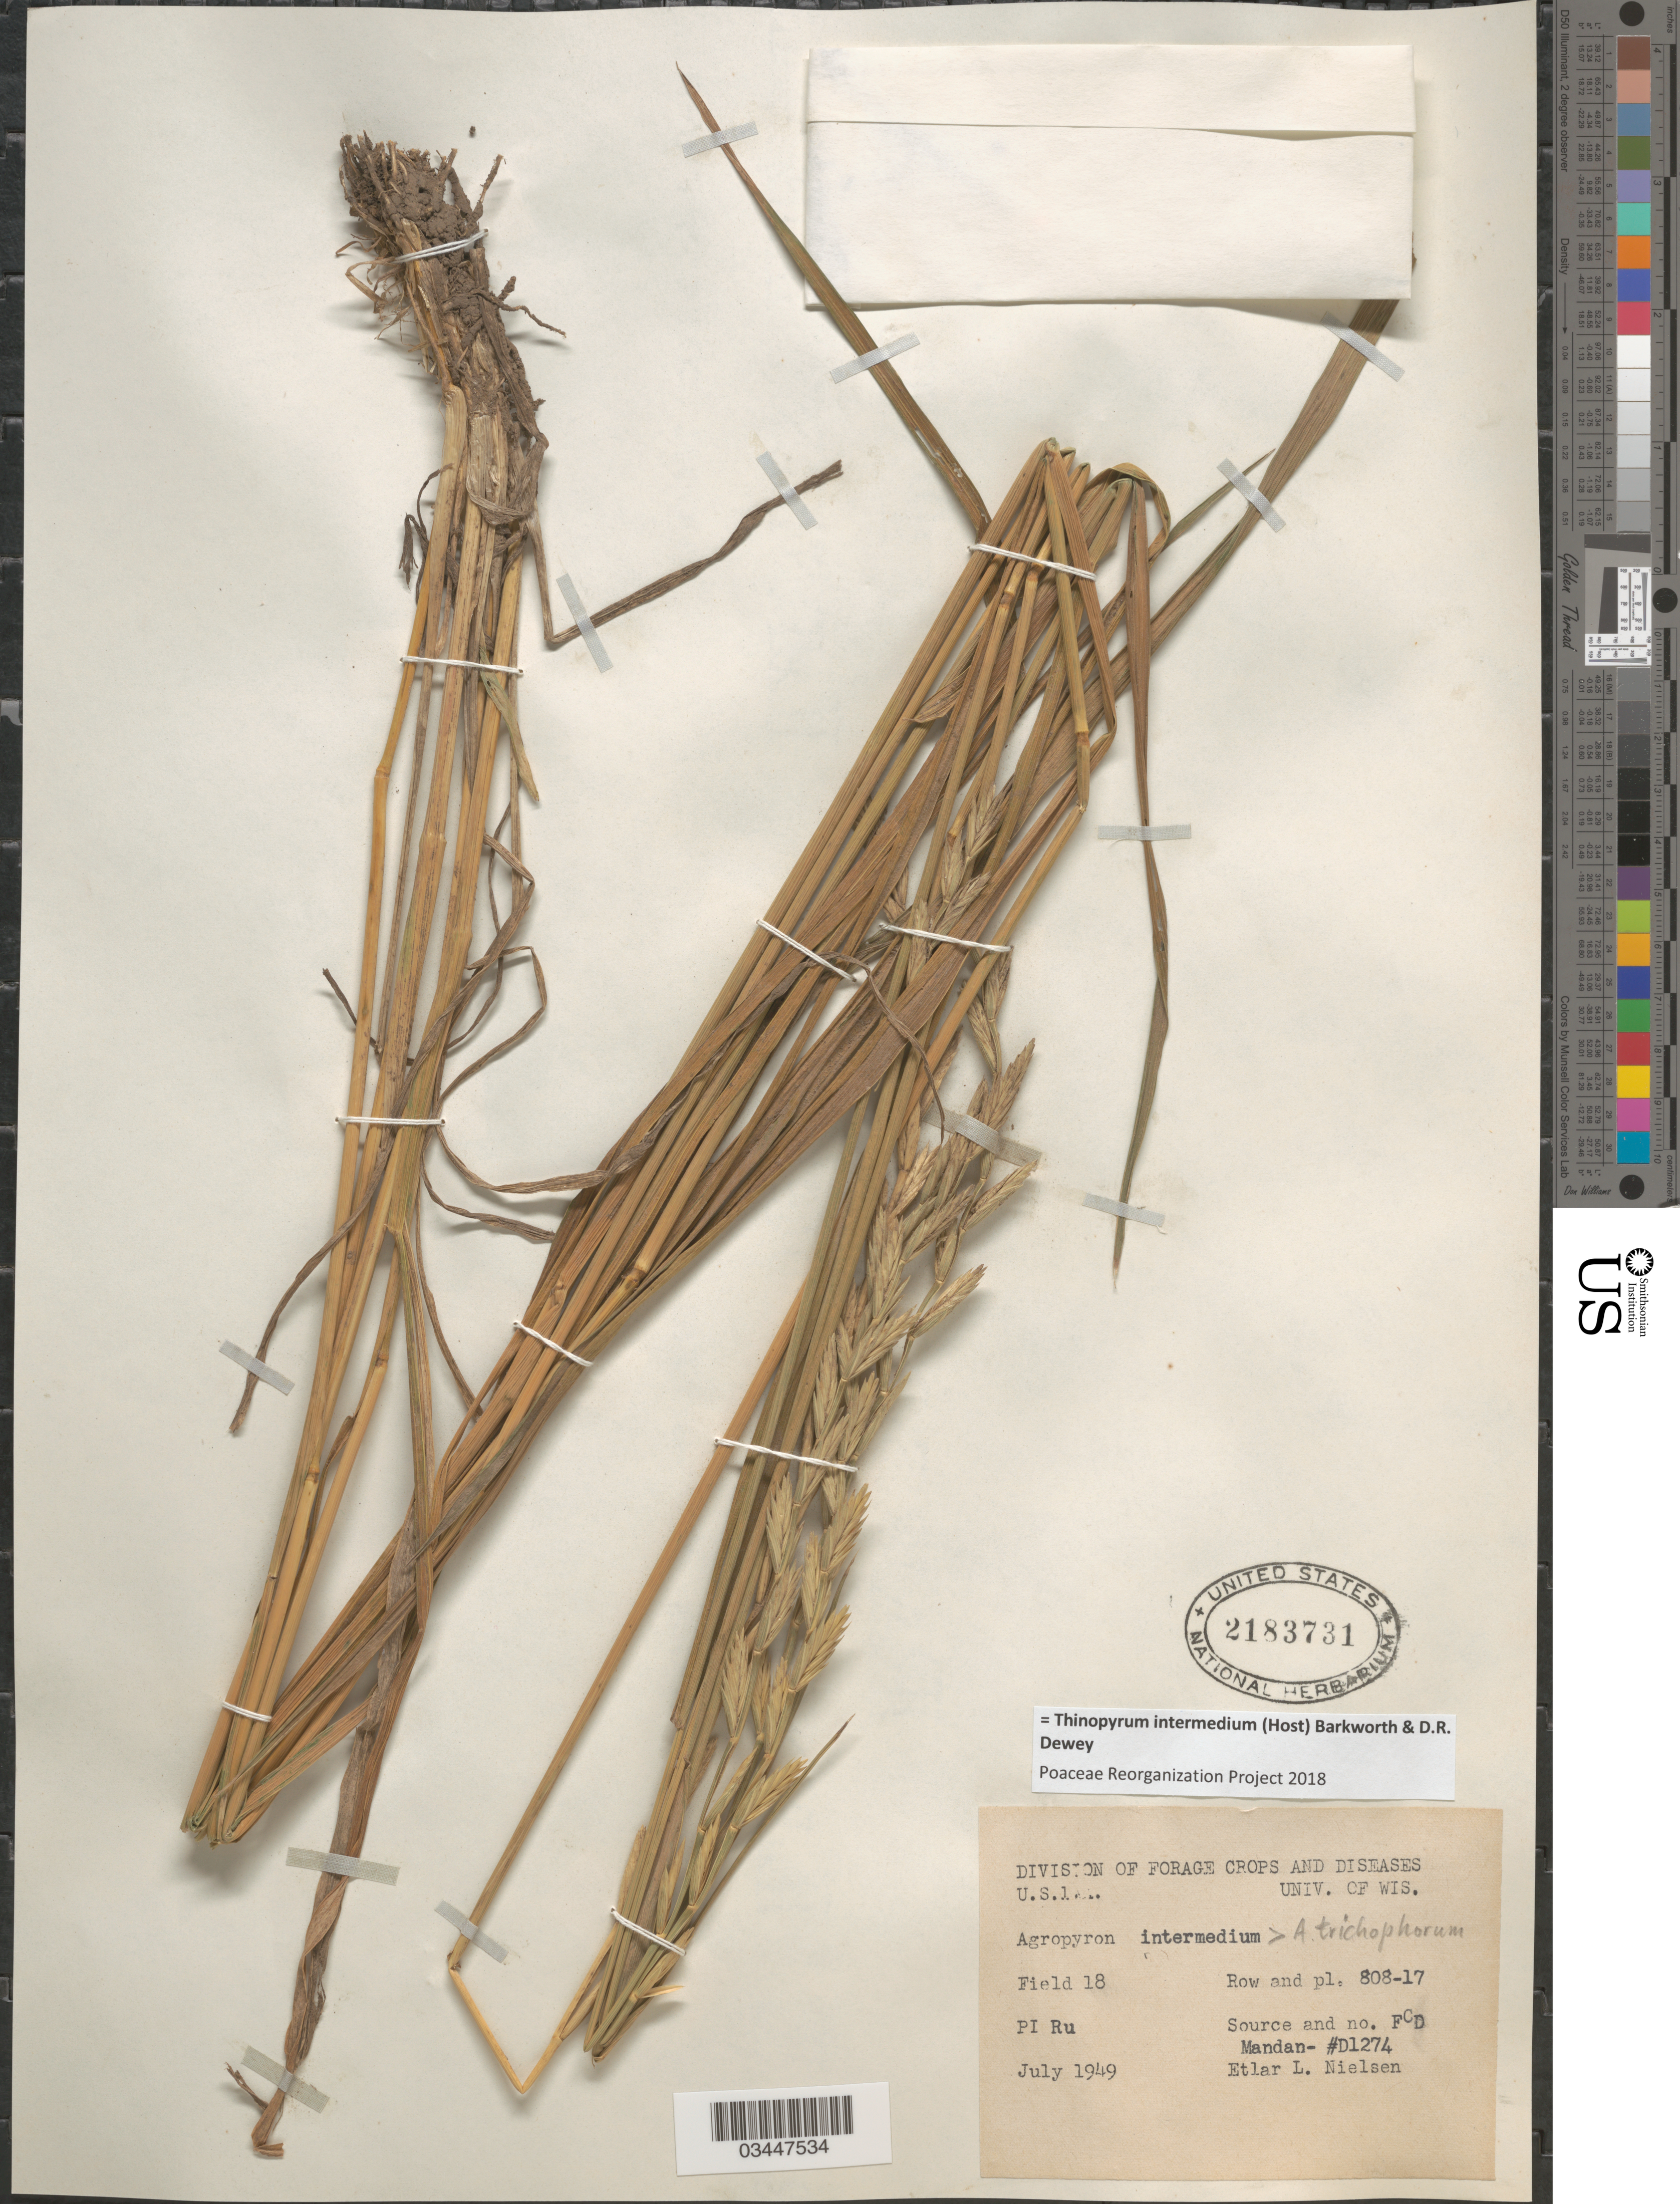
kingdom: Plantae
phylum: Tracheophyta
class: Liliopsida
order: Poales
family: Poaceae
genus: Thinopyrum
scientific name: Thinopyrum intermedium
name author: (Host) Barkworth & Dewey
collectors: E. L. Nielsen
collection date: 1949-07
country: United States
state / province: Washington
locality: Field 18. Row and pl. 808-17. Ru.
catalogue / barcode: US 2183731